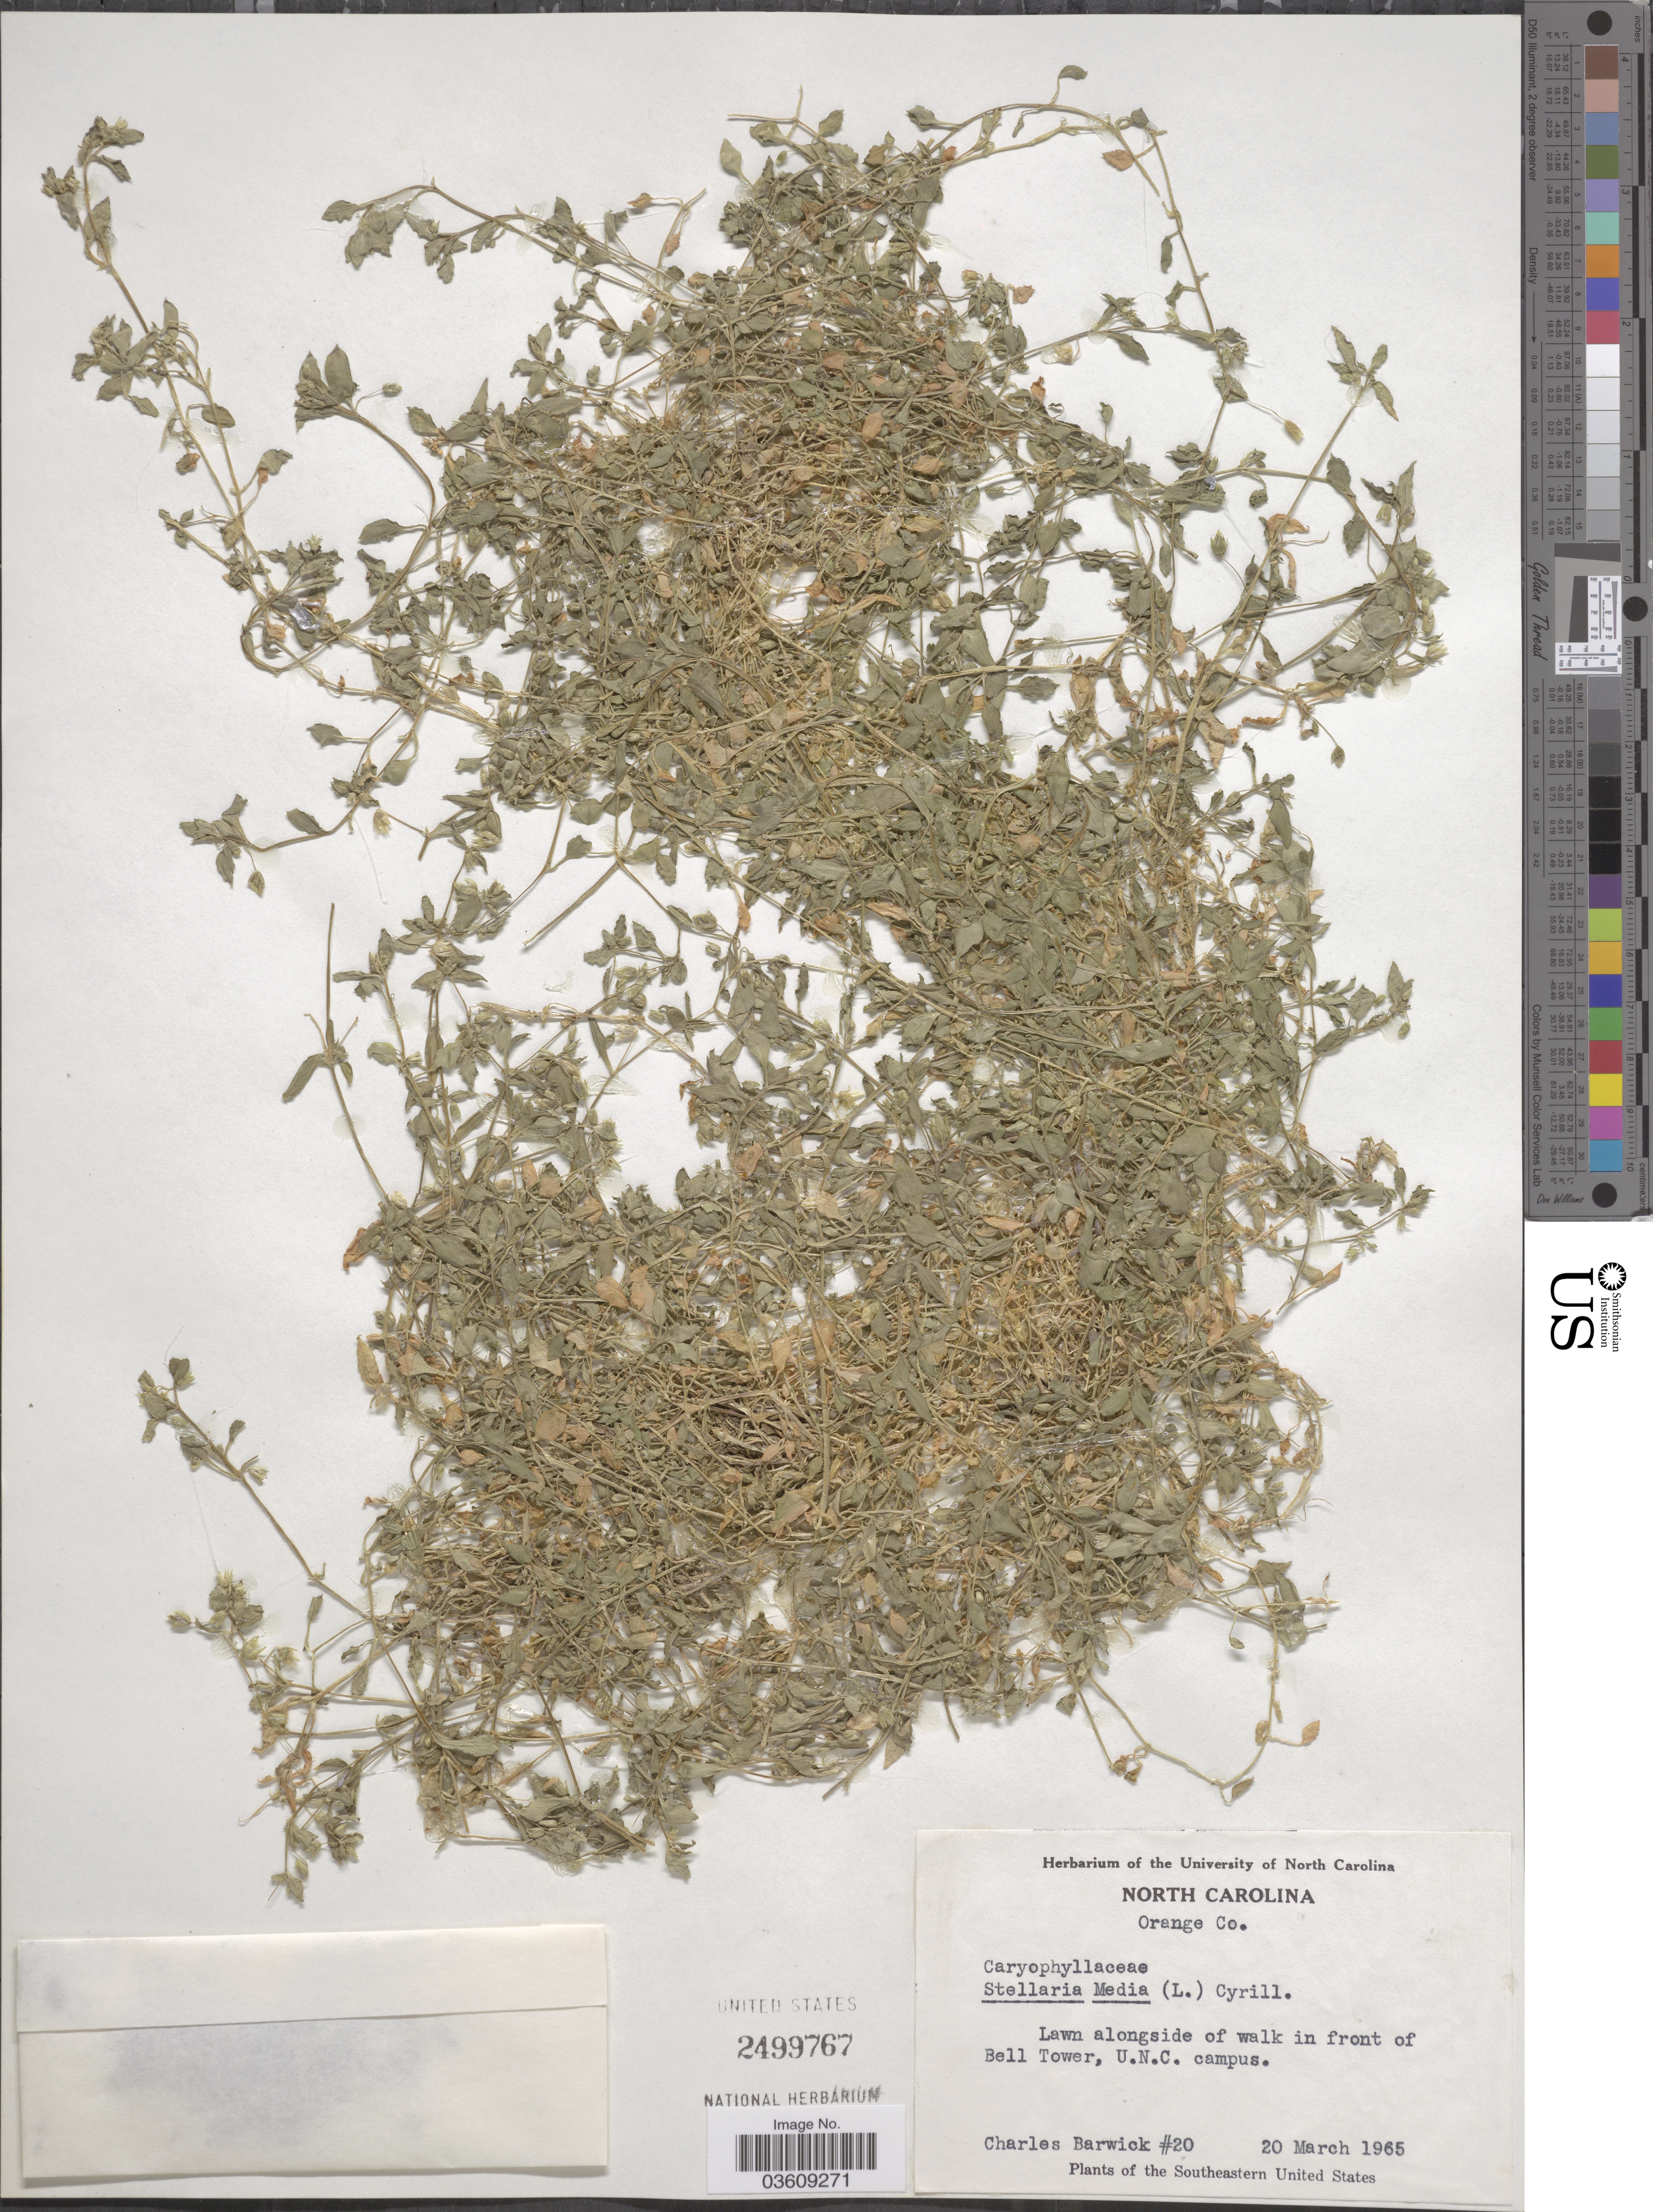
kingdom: Plantae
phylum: Tracheophyta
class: Magnoliopsida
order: Caryophyllales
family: Caryophyllaceae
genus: Stellaria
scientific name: Stellaria media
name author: (L.) Vill.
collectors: C. Barwick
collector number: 20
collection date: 1965-03-20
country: United States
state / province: North Carolina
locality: Orange Co. Lawn alongside of walk in front of Bell Tower, U.N.C. campus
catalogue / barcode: US 2499767